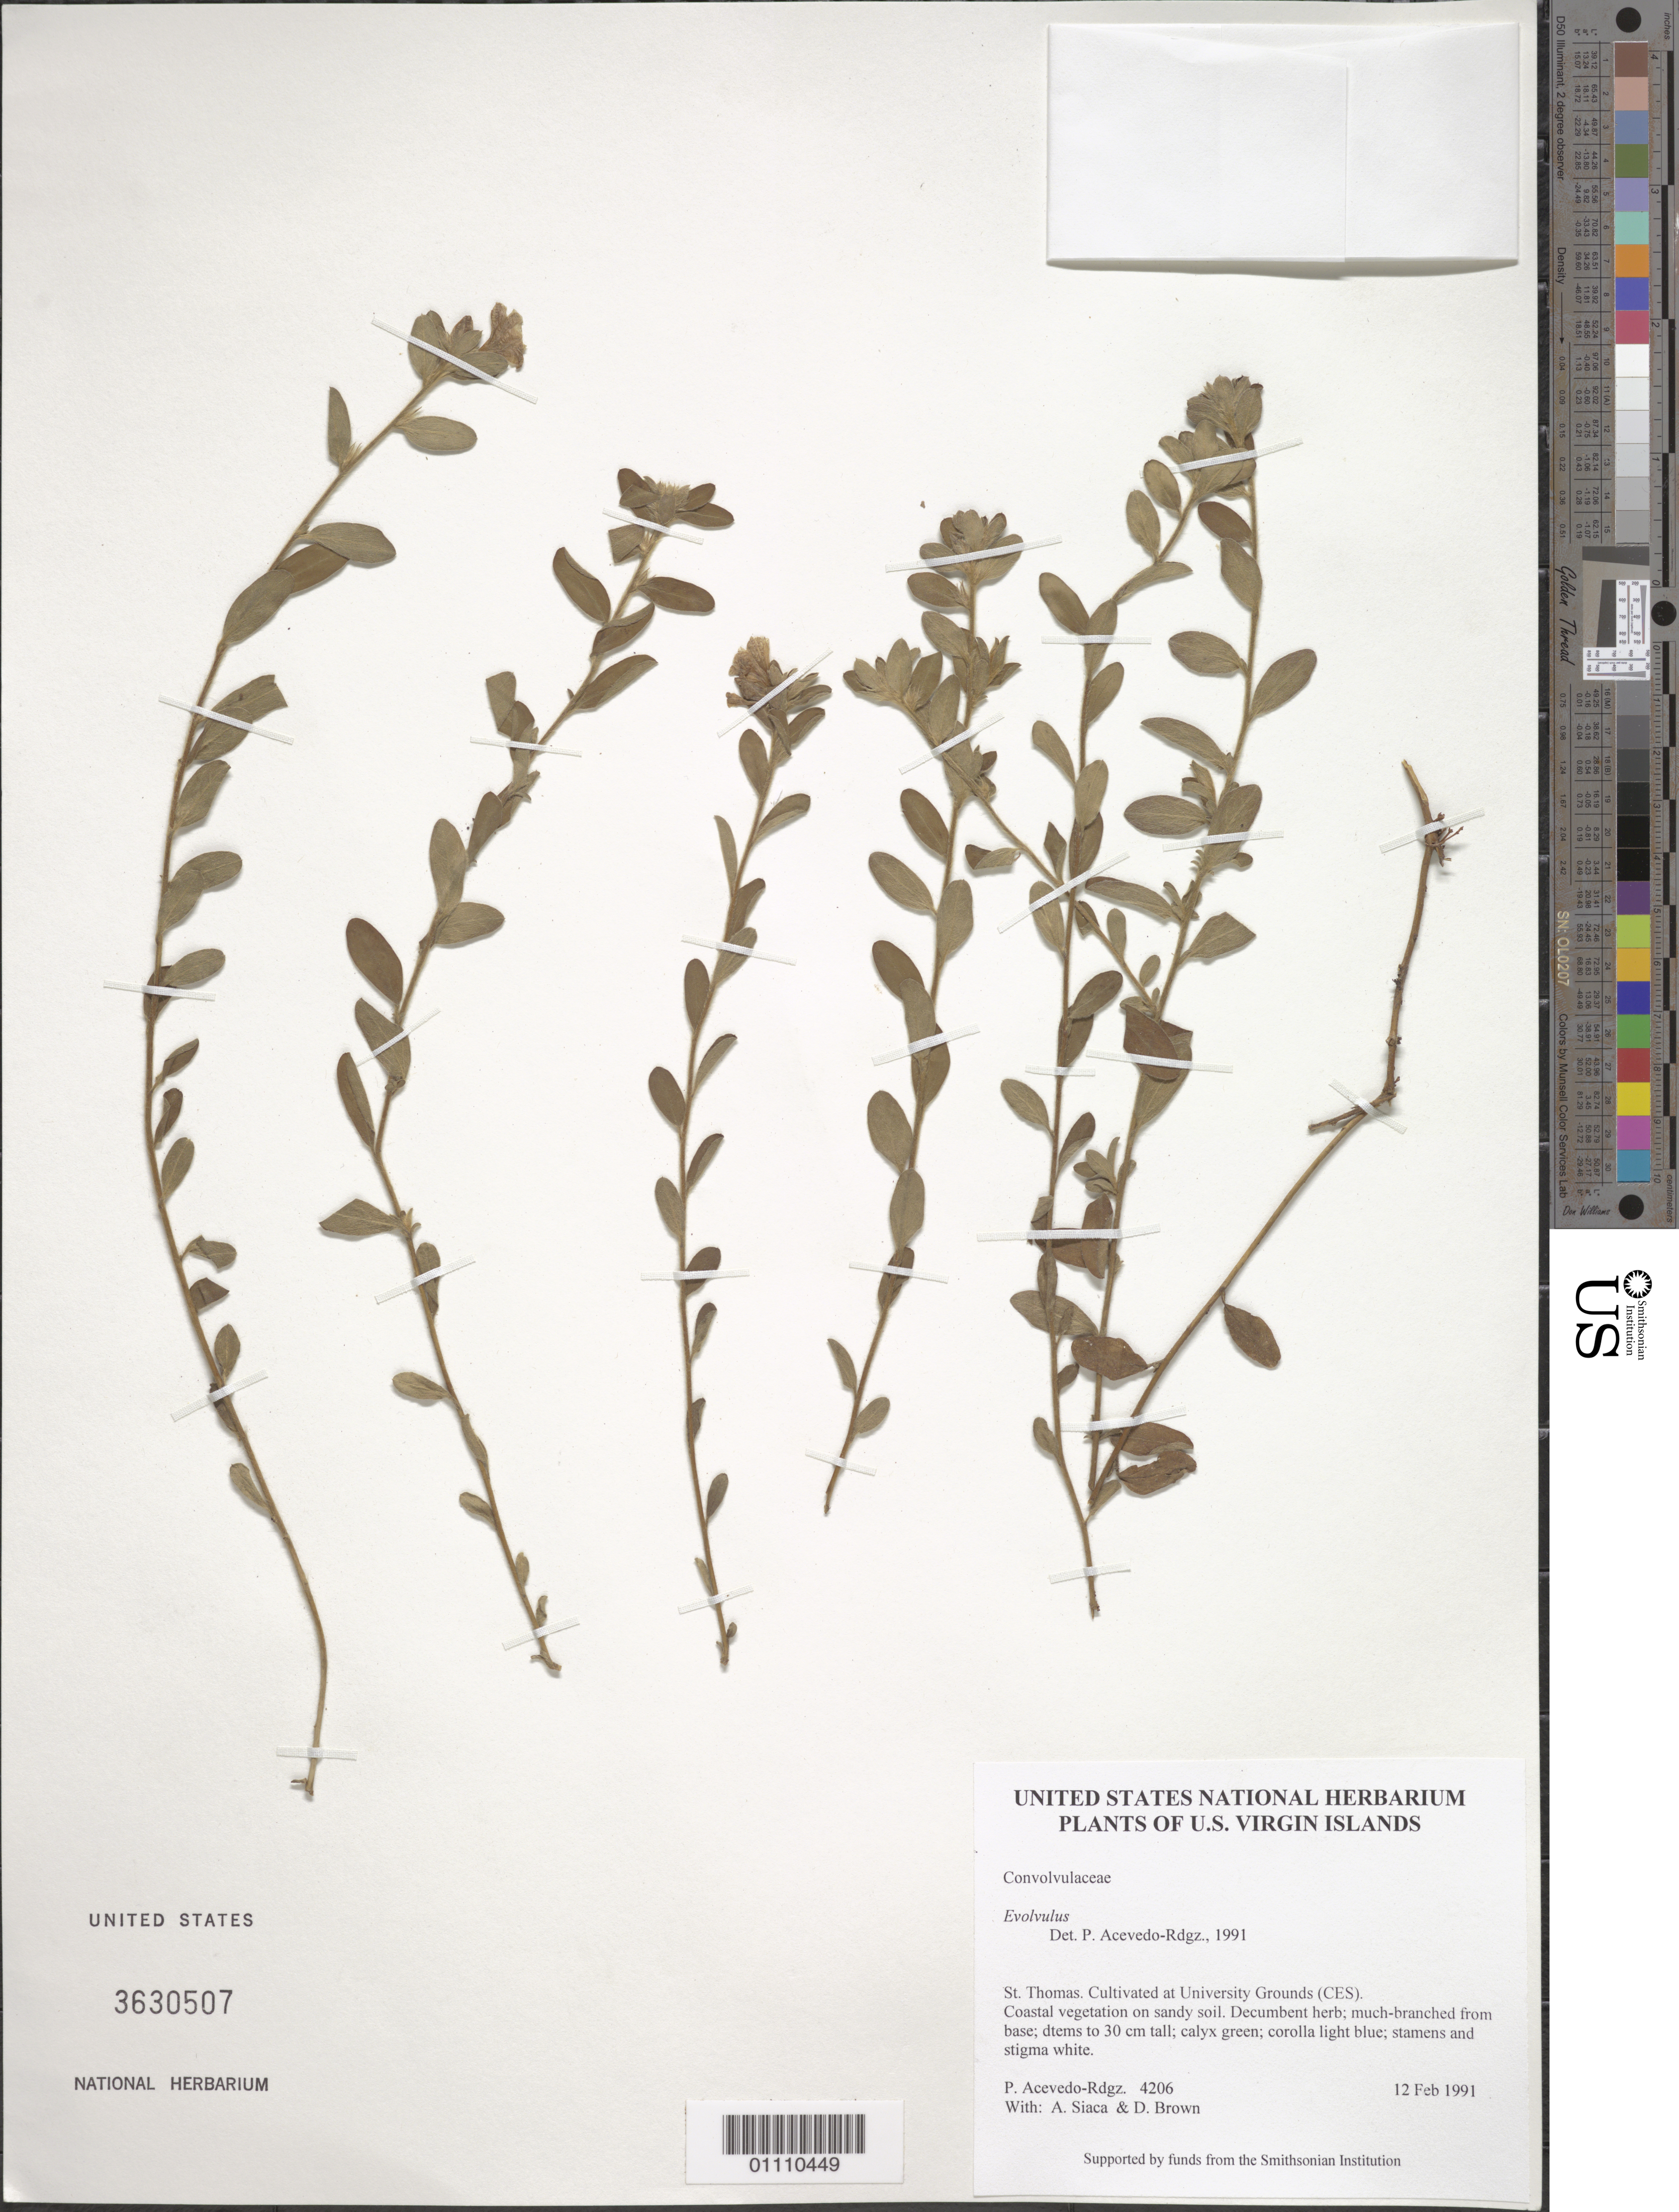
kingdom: Plantae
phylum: Tracheophyta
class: Magnoliopsida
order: Solanales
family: Convolvulaceae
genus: Evolvulus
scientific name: Evolvulus sp.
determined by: Acevedo-Rodríguez, P., (BOT), Smithsonian Institution - National Museum of Natural History (UNITED STATES)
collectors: P. Acevedo-Rodr., A. Siaca & D. Brown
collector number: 4206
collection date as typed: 12 Feb 1991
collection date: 1991-02-12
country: U.S. Virgin Islands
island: St. Thomas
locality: Cultivated at University Grounds (CES).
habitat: Coastal vegetation on sandy soil.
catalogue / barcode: US 3630507